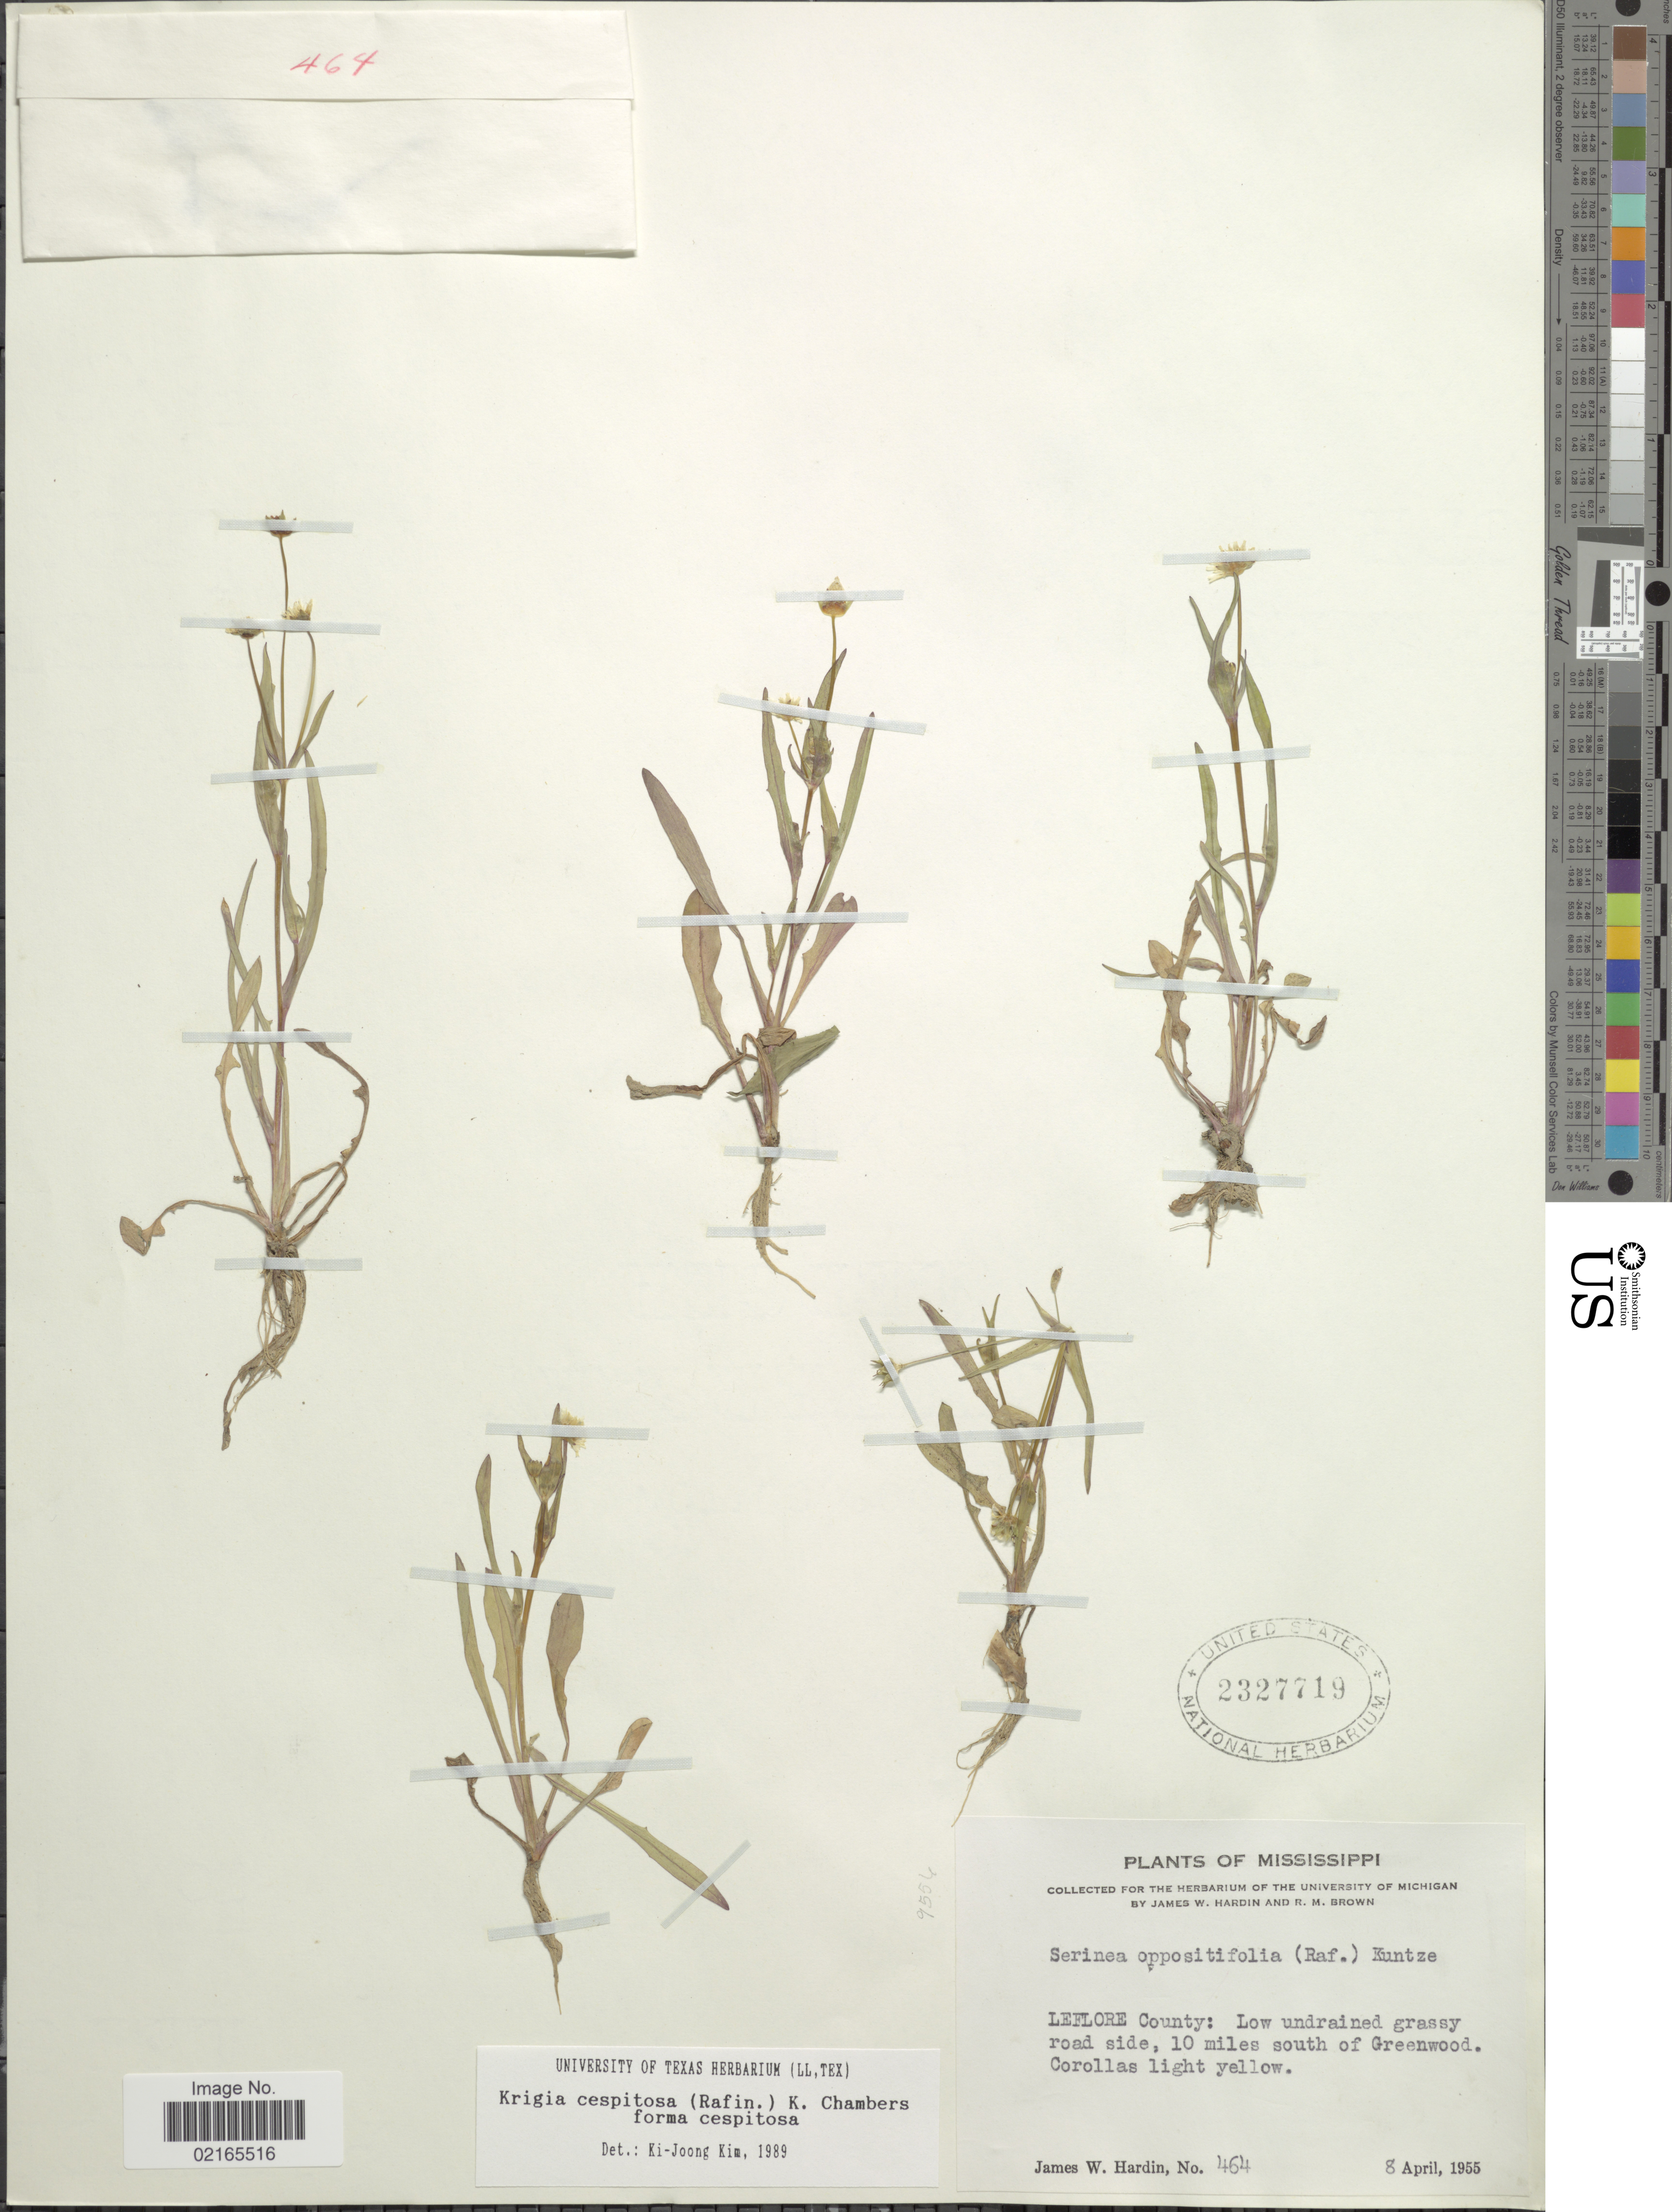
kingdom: Plantae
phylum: Tracheophyta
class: Magnoliopsida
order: Asterales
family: Asteraceae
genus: Krigia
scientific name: Krigia cespitosa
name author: (Raf.) K.L. Chambers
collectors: J. W. Hardin & R. M. Brown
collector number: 464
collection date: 1955-04-08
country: United States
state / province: Mississippi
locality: Leflore County: low undrained grassy roadside, 10 miles south of Greenwood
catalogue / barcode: US 2327719